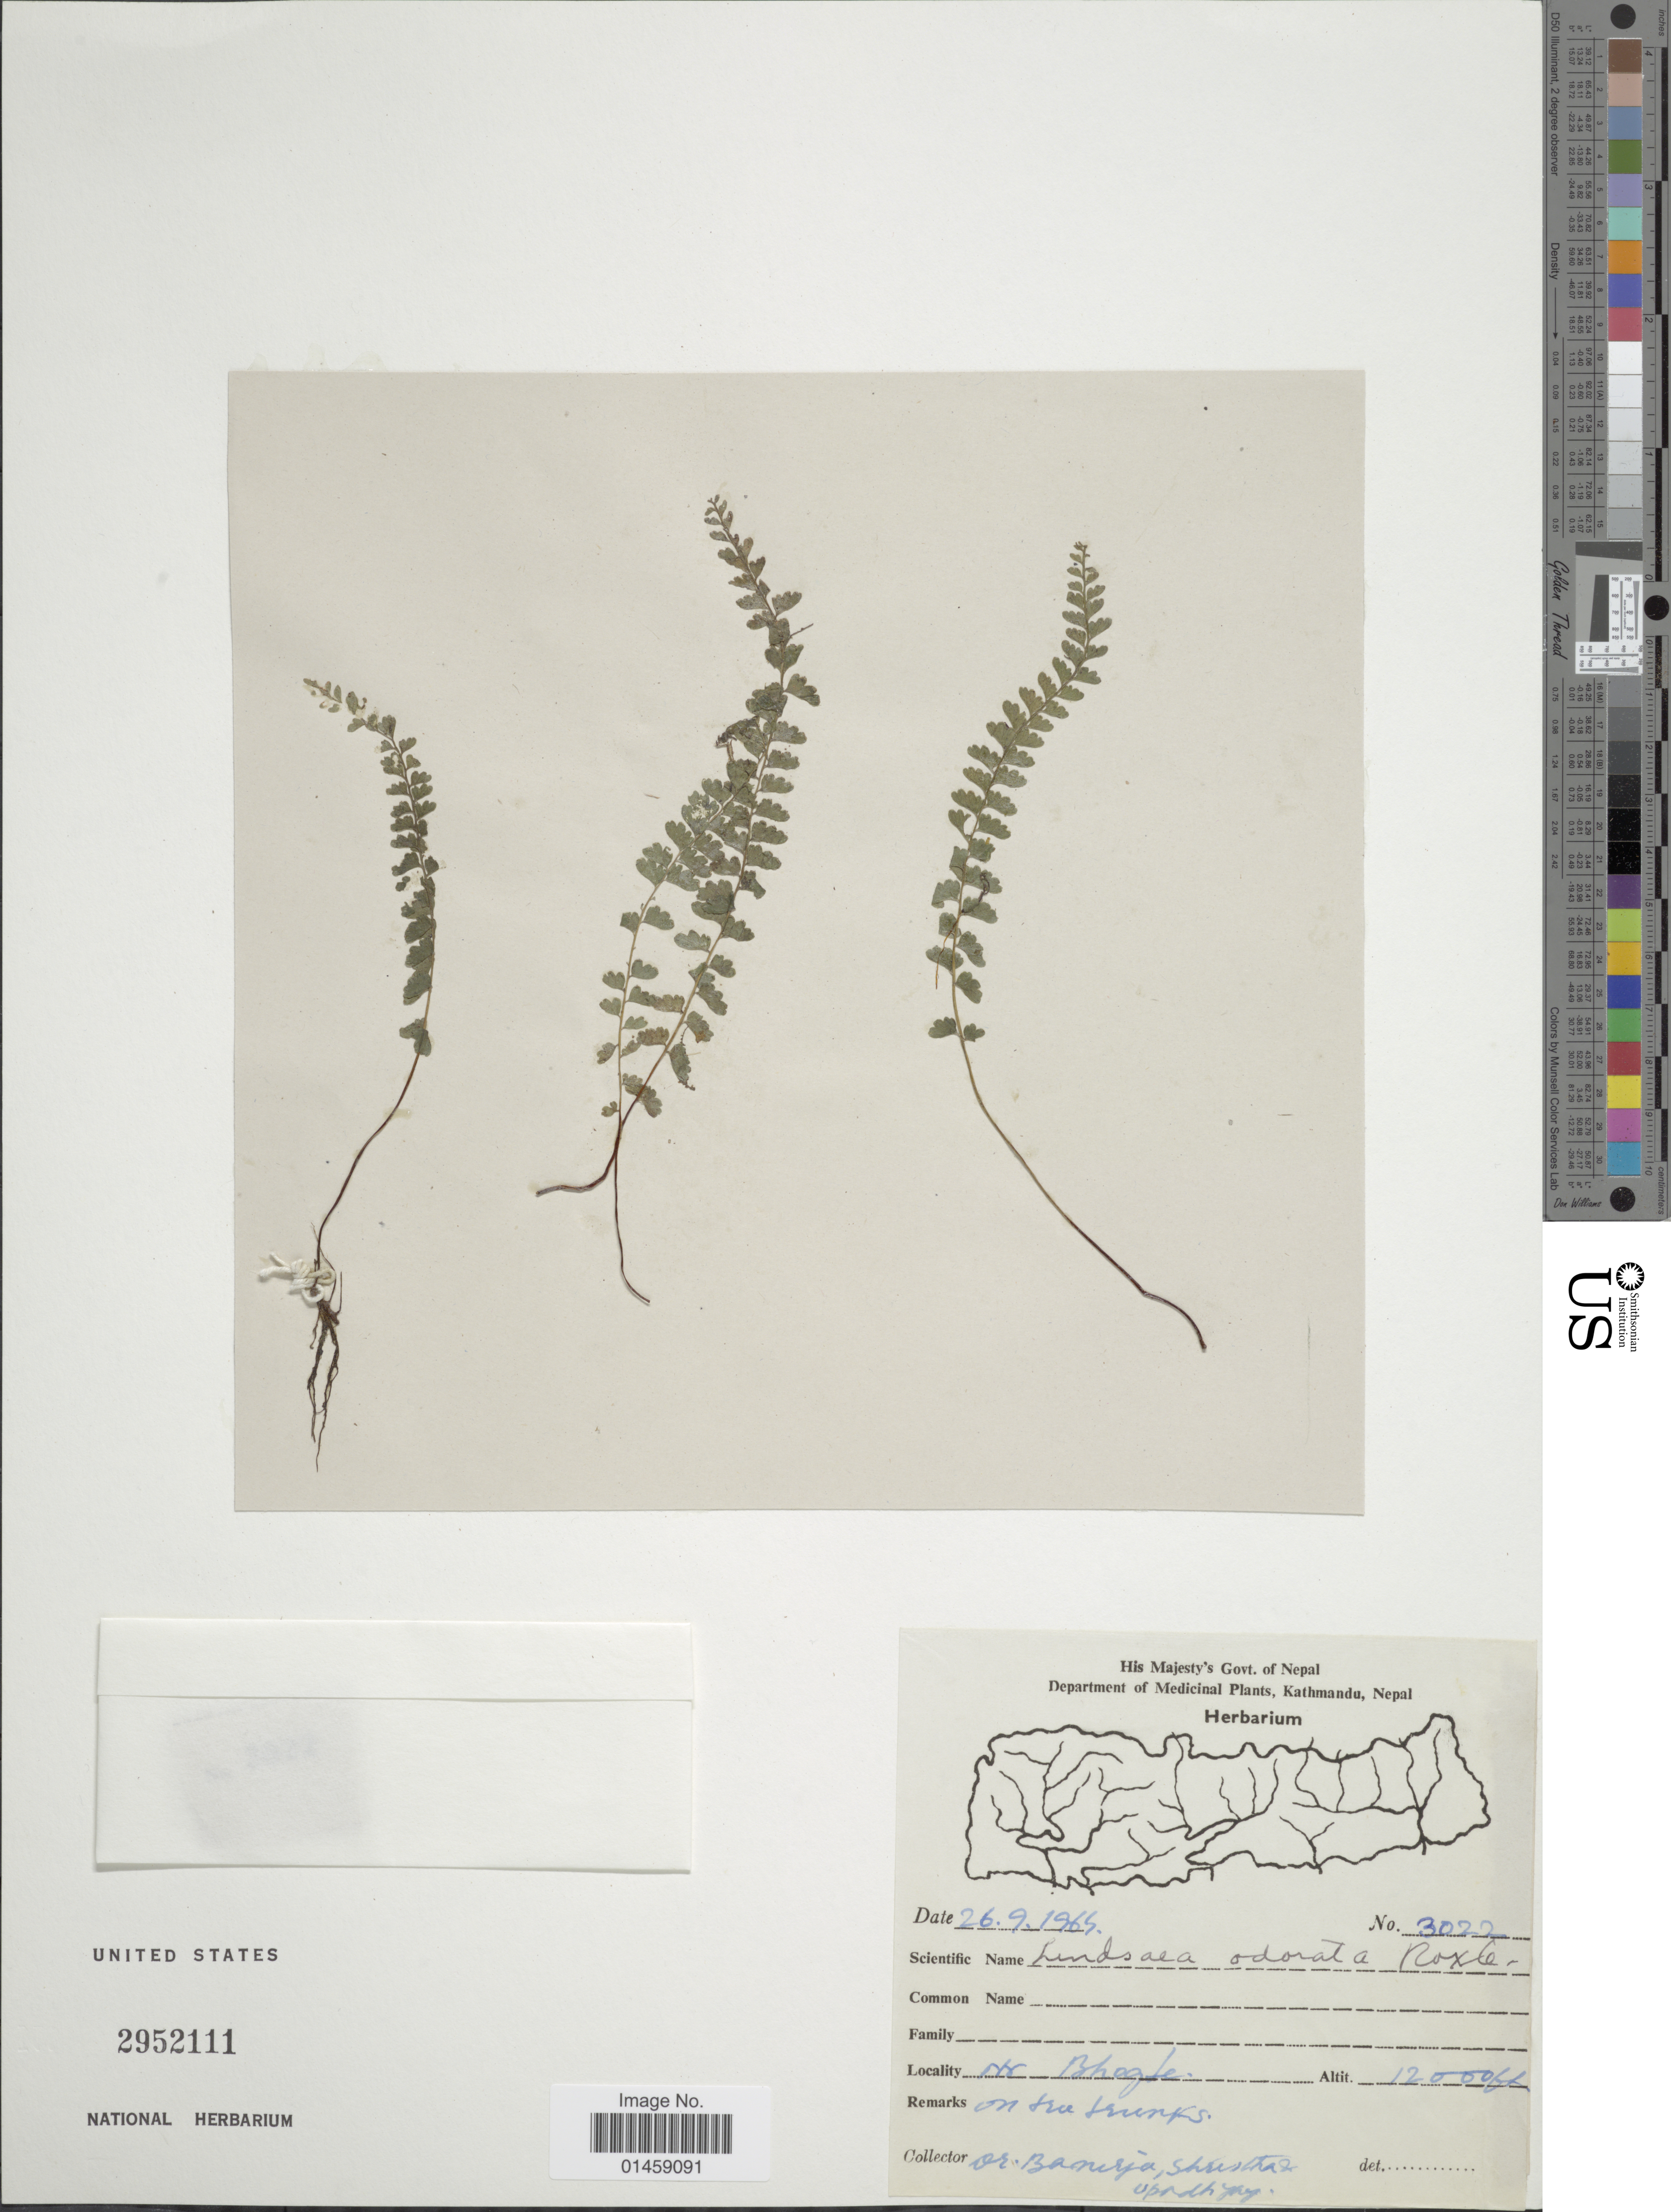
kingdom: Plantae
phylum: Tracheophyta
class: Polypodiopsida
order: Polypodiales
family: Lindsaeaceae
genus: Lindsaea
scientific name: Lindsaea odorata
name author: Roxb.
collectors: -. Banerjee & -. Shrestha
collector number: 3022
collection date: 1964-09-26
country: Nepal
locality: Nr. Bhogle, Department of Medical Plants. Kathmandu. [interpreted]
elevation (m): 3658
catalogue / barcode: US 2952111